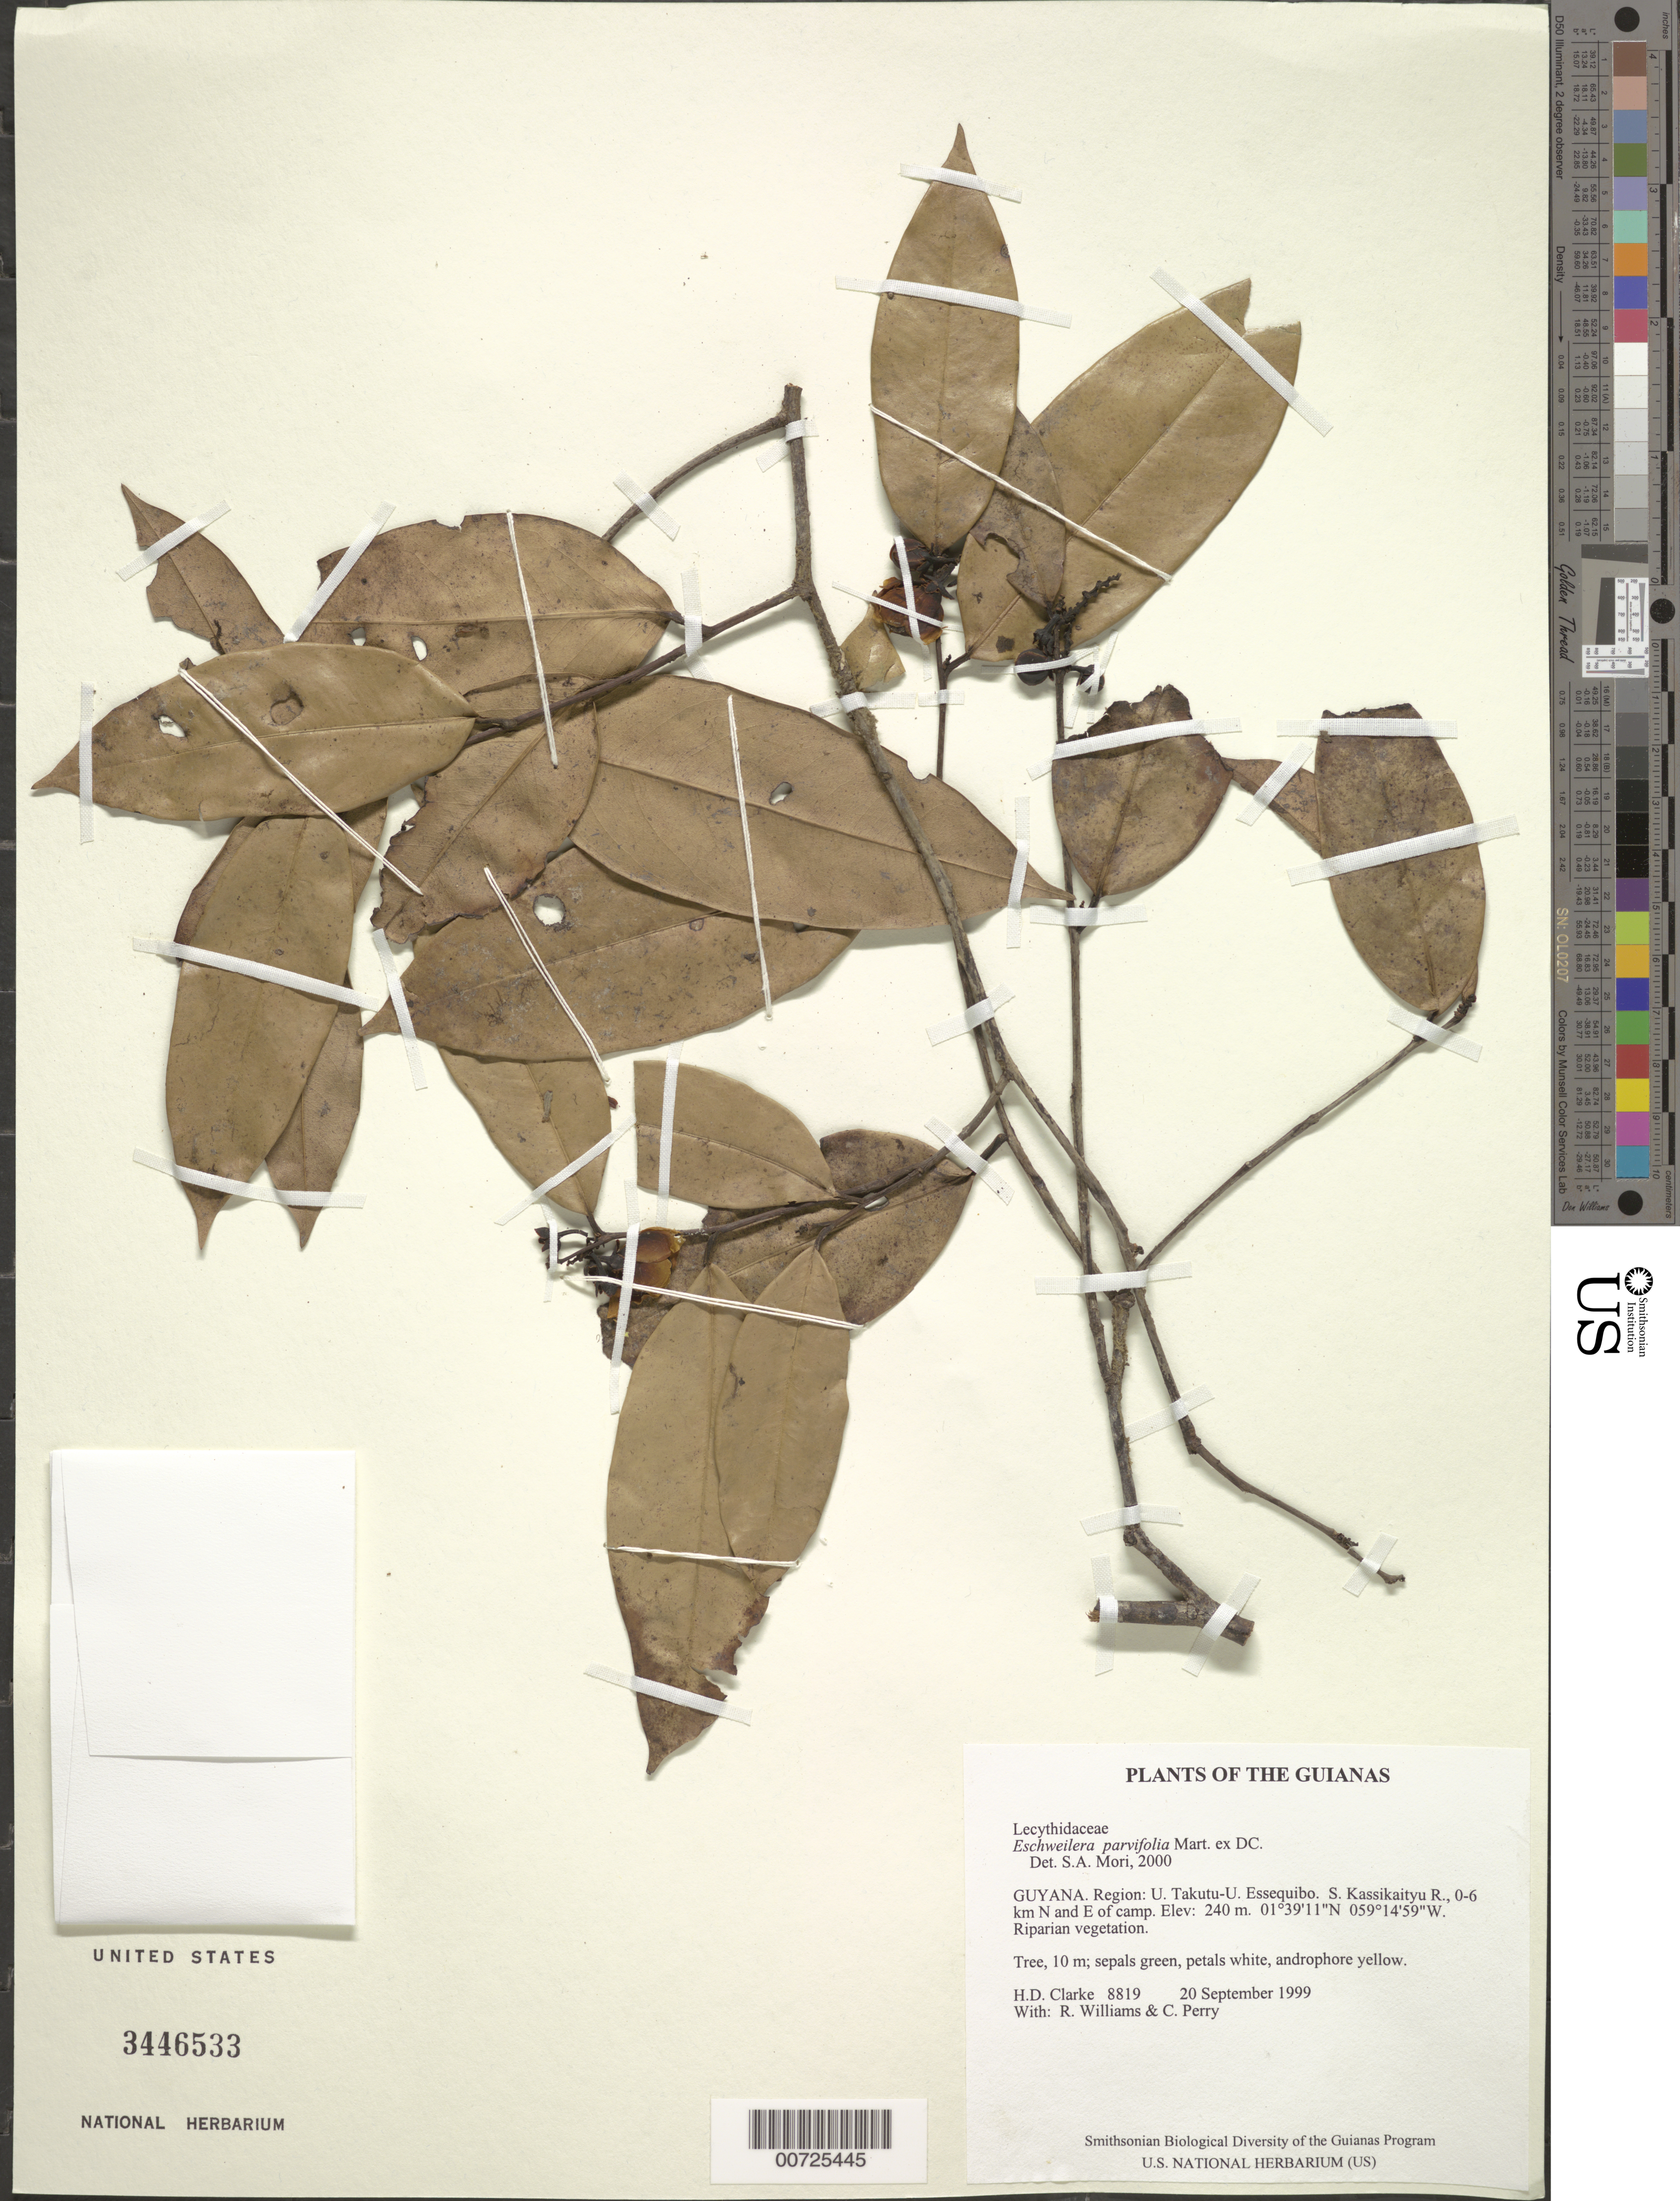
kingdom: Plantae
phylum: Tracheophyta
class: Magnoliopsida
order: Ericales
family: Lecythidaceae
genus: Eschweilera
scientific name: Eschweilera parvifolia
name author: Mart. ex DC.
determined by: Mori, Scott A.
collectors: H. D. Clarke, R. Williams & C. Perry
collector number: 8819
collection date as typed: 20 September 1999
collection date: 1999-09-20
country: Guyana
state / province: U. Takutu-U. Essequibo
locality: S. Kassikaityu R., 0-6 km N and E of camp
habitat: Riparian vegetation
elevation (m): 240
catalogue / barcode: US 3446533